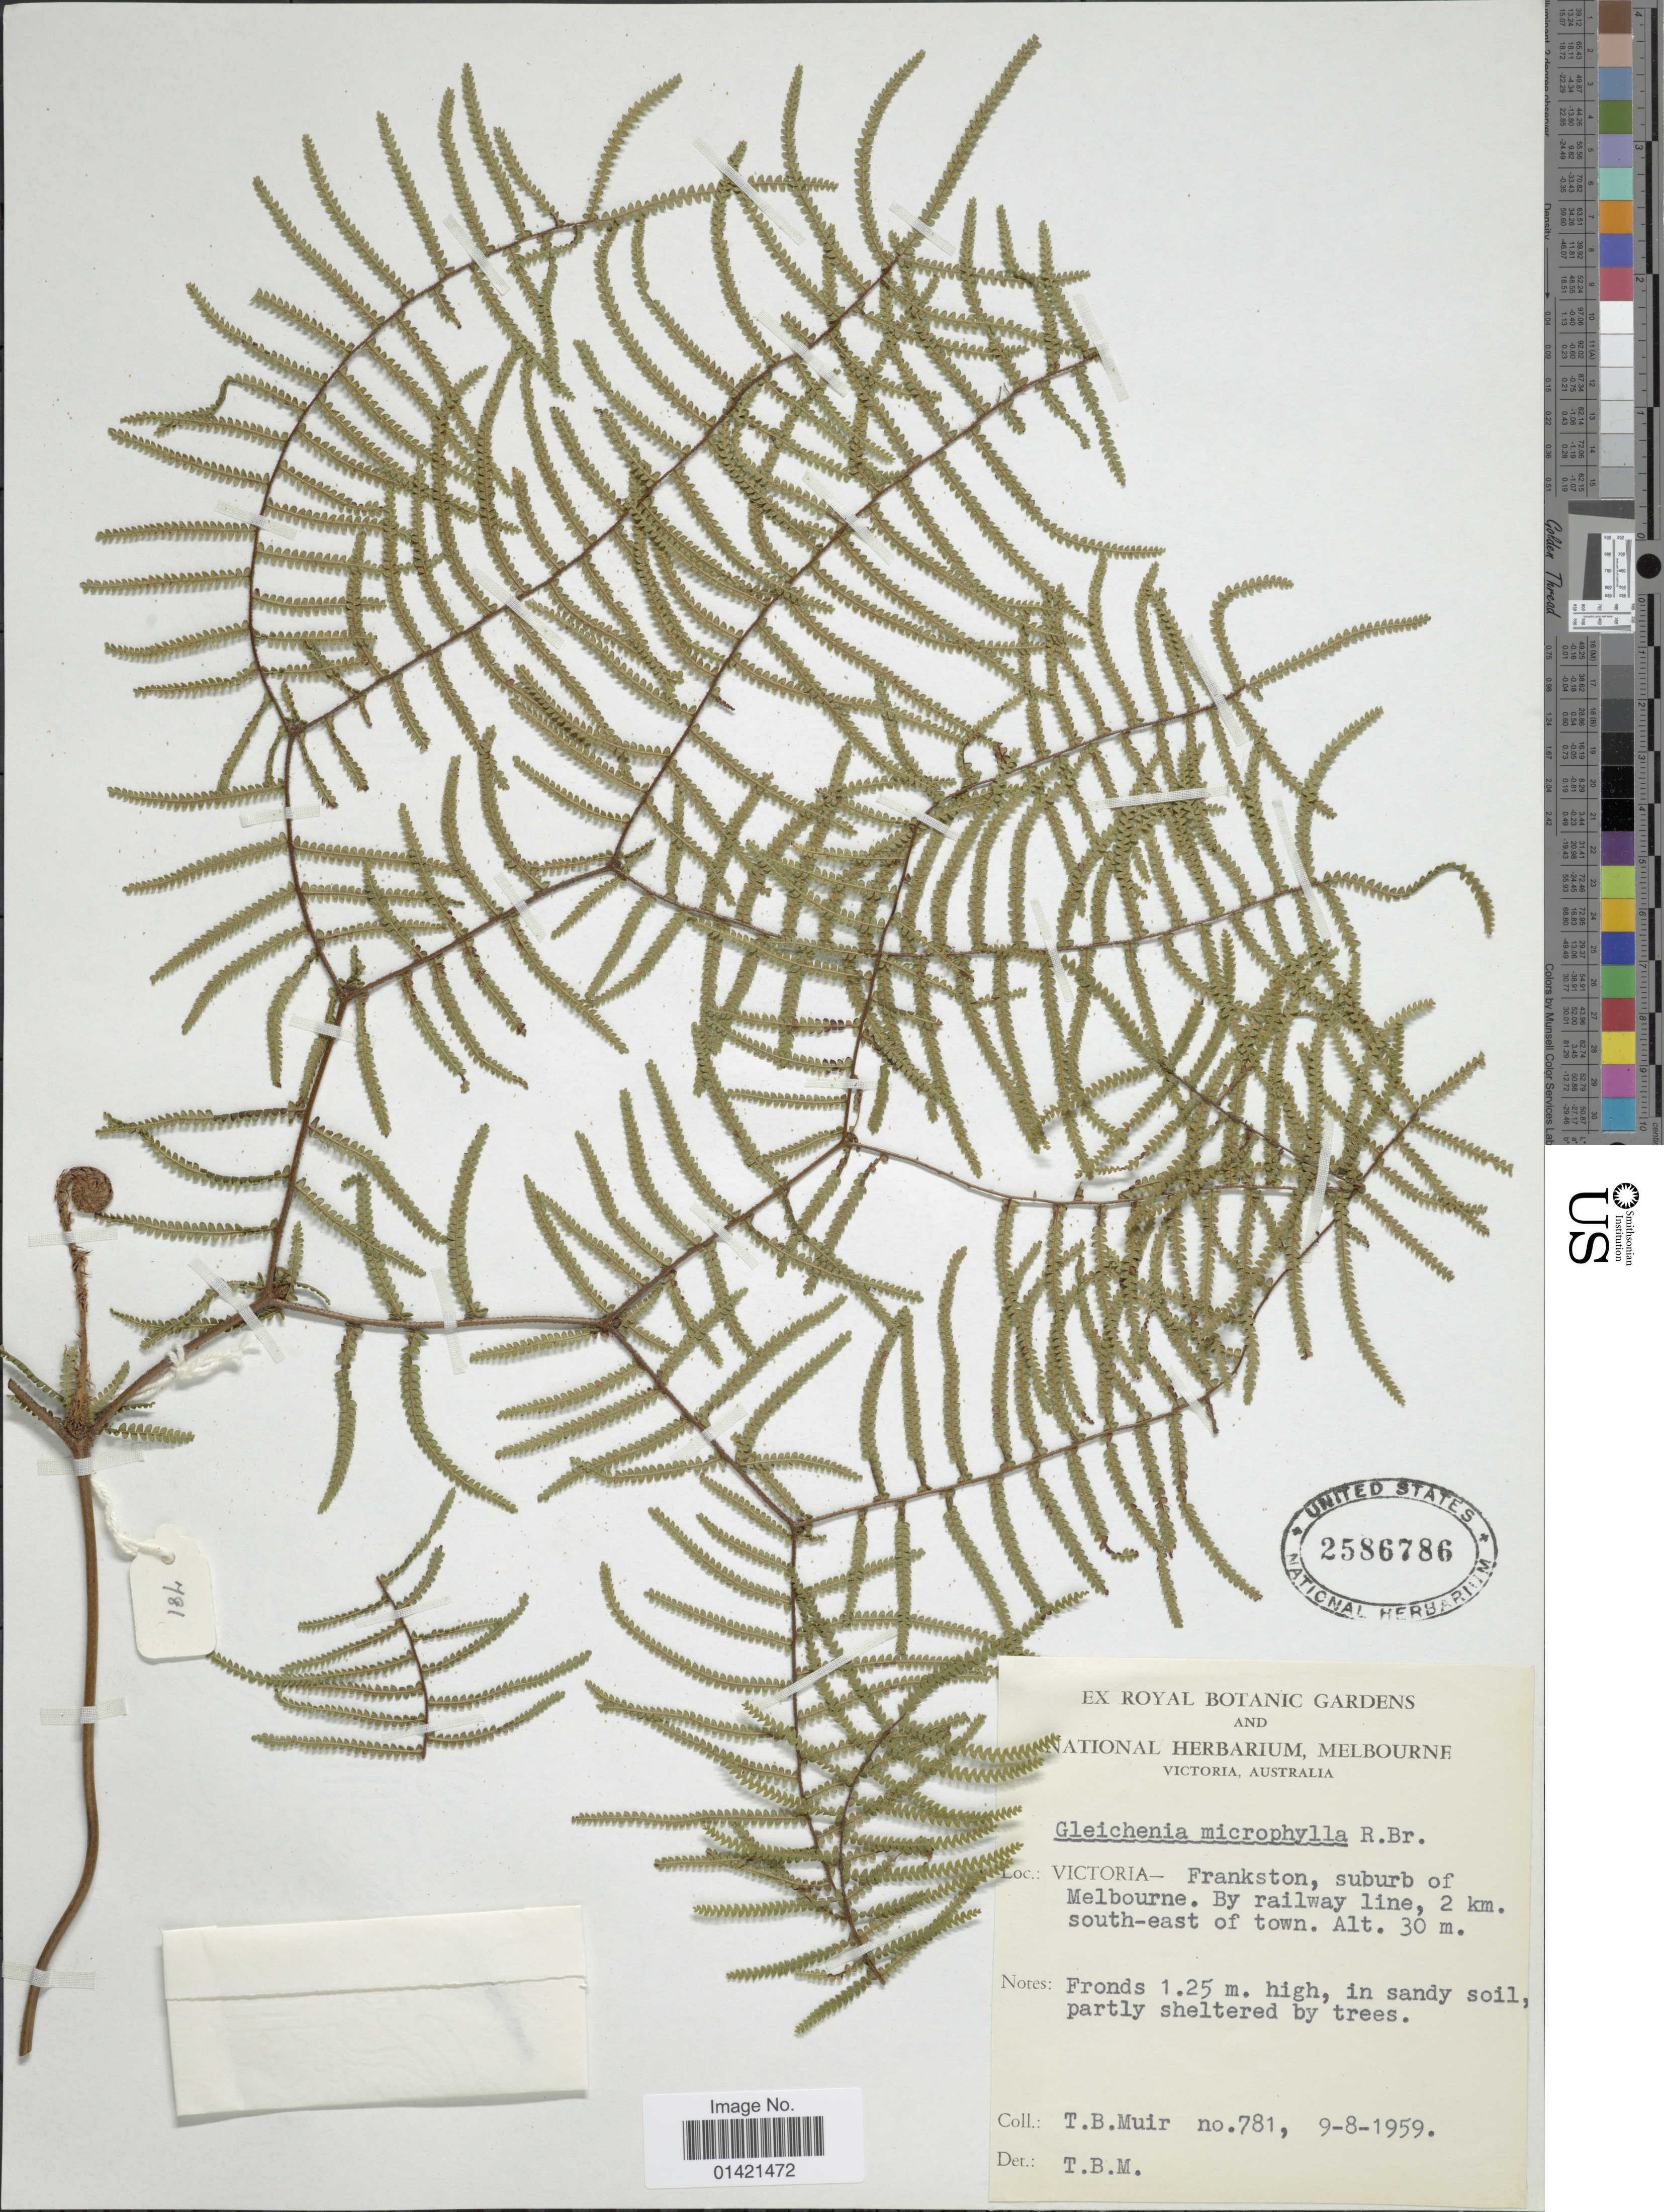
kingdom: Plantae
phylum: Tracheophyta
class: Polypodiopsida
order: Gleicheniales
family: Gleicheniaceae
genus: Gleichenia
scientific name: Gleichenia microphylla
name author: R. Br.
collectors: T. Muir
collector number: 781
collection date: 1959-08-09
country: Australia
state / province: Victoria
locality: Victoria- Frankston, suburb of Melbounre. By railway line, 2 km. south-east of town.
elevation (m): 30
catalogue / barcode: US 2586786